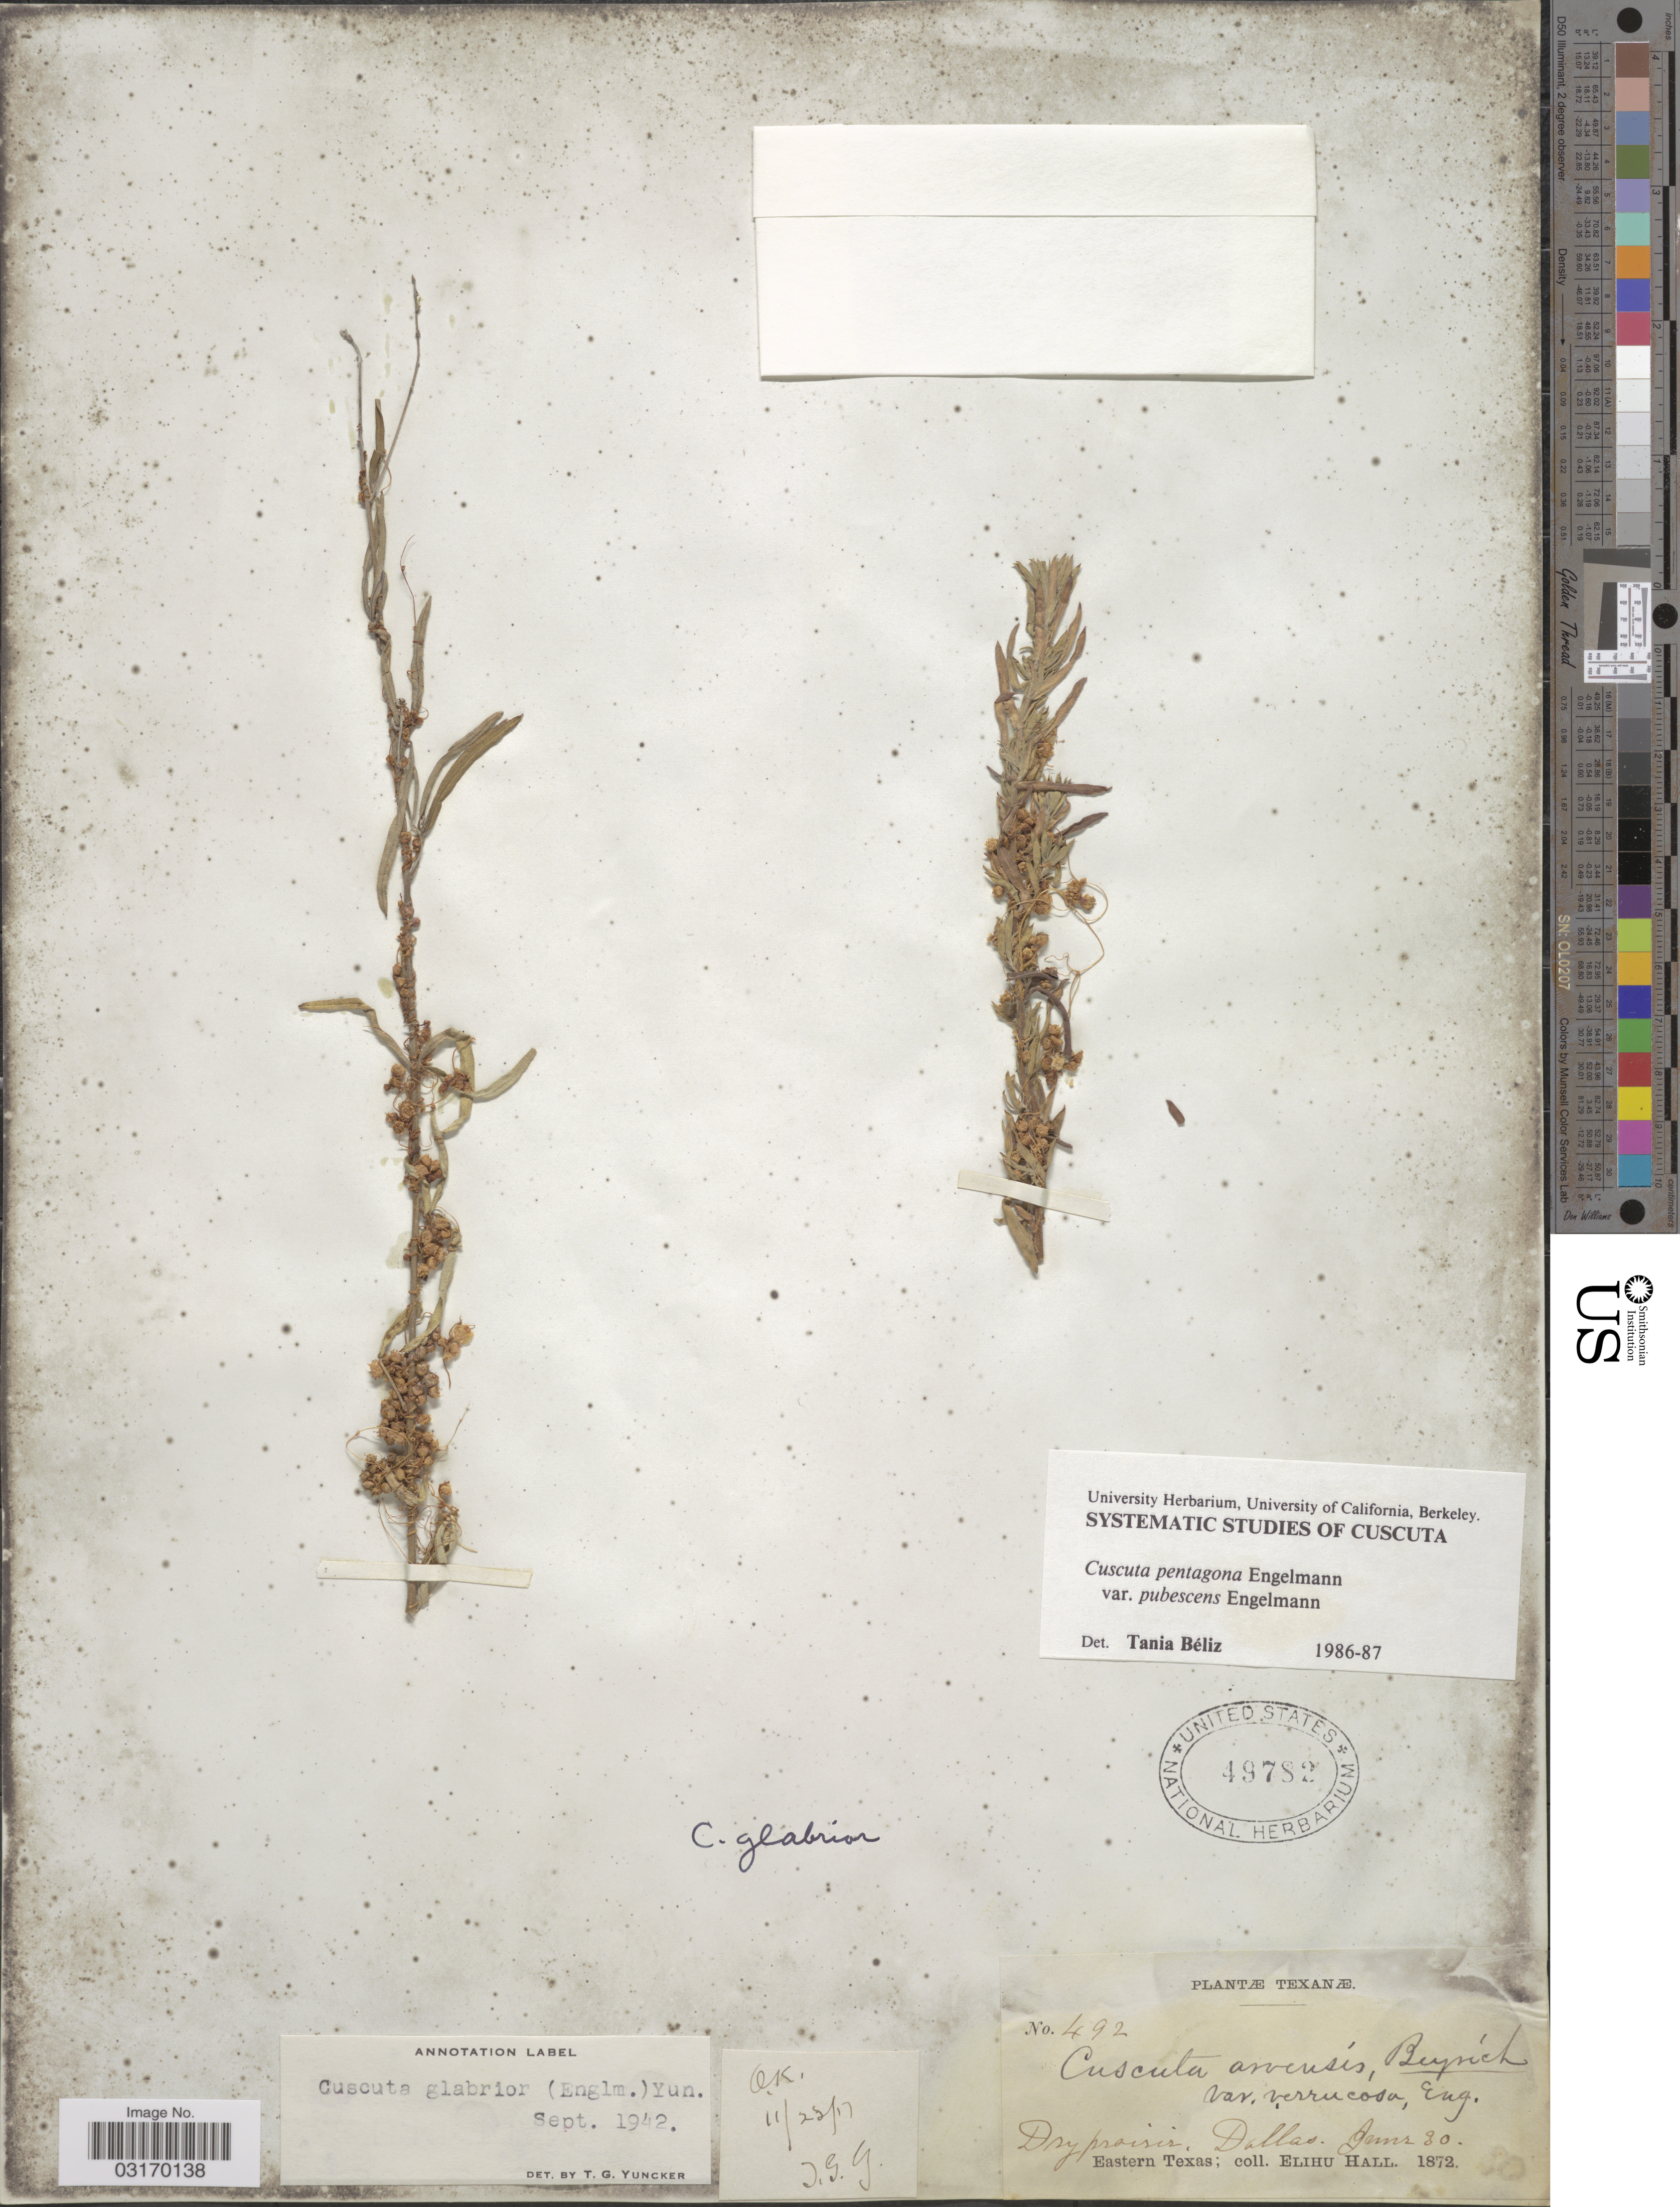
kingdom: Plantae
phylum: Tracheophyta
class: Magnoliopsida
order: Solanales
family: Convolvulaceae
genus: Cuscuta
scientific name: Cuscuta pentagona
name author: Engelm.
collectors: E. Hall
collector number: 492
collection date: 1872-01-30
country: United States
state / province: Texas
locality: Dallas. Eastern Texas.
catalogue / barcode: US 49782